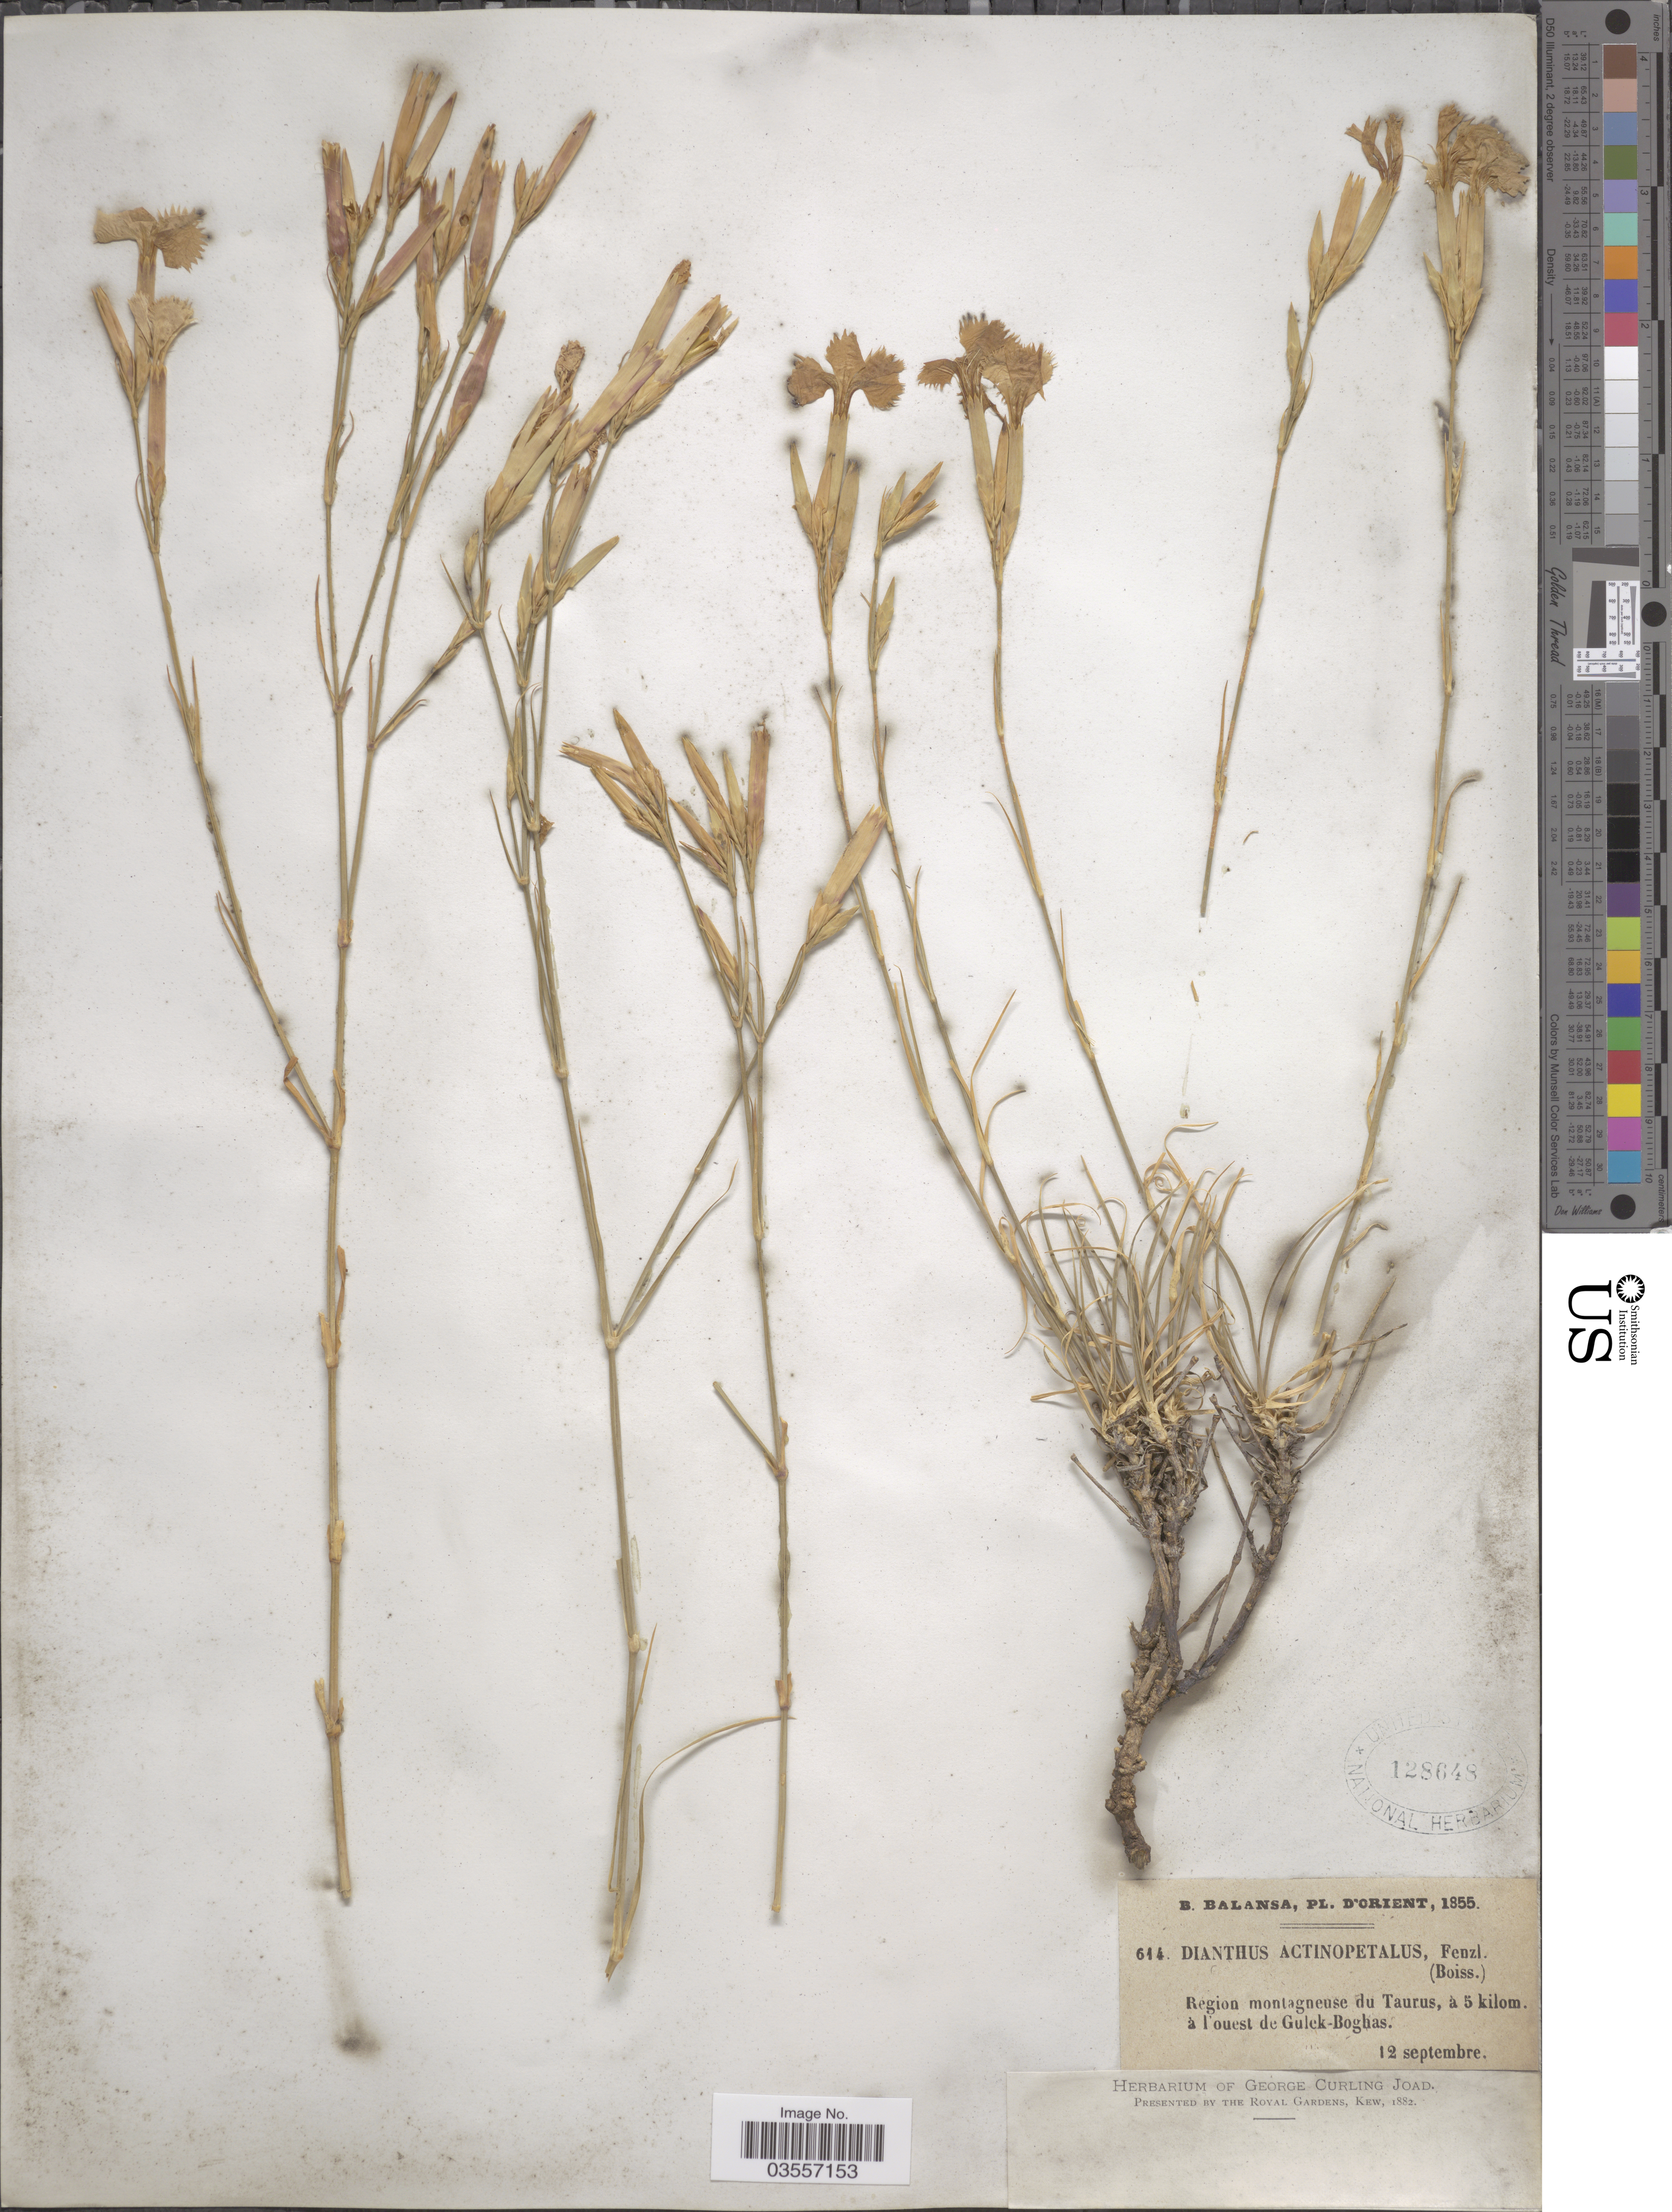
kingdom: Plantae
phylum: Tracheophyta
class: Magnoliopsida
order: Caryophyllales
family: Caryophyllaceae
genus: Dianthus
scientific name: Dianthus actinopetalus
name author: Fenzl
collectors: B. Balansa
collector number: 614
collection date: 1855-09-12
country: Turkey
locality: Orient. Region montagneuse du Taurus, à 5 kilom. à l'ouest de Gulck-Boghas.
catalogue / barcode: US 128648